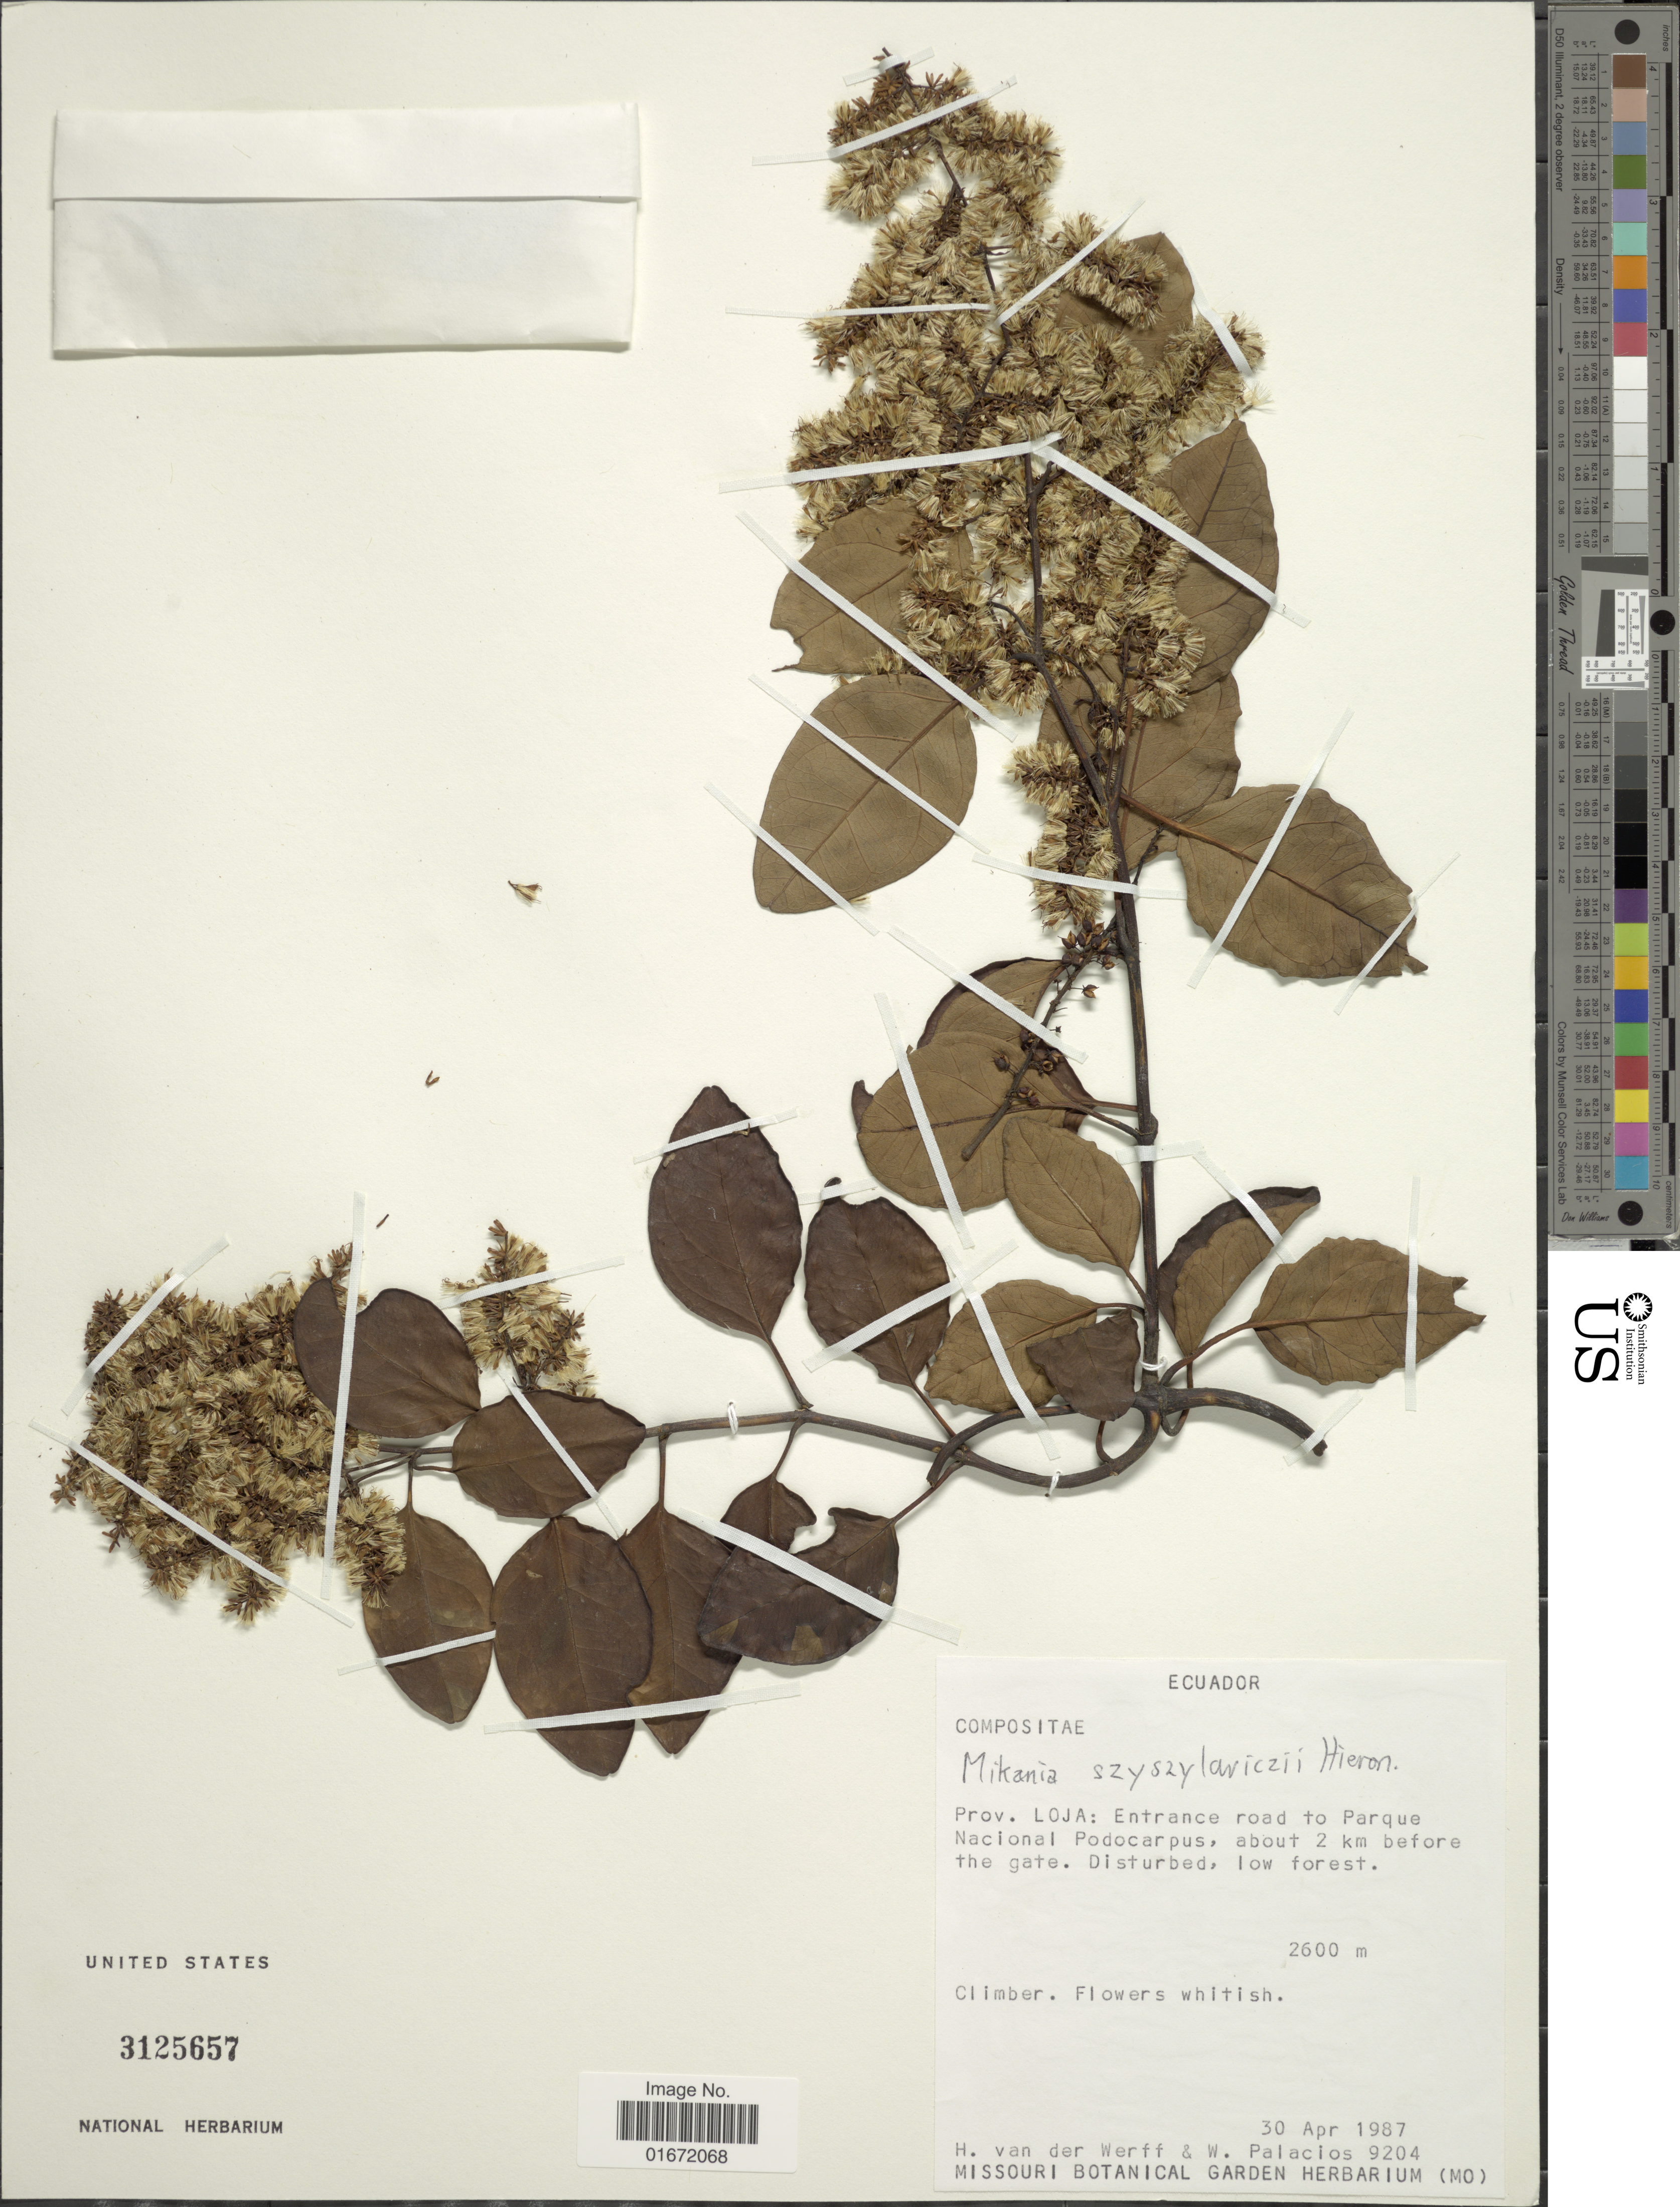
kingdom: Plantae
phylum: Tracheophyta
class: Magnoliopsida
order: Asterales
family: Asteraceae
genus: Mikania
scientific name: Mikania szyszylowiczii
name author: Hieron.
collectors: H. van der Werff & W. Palacios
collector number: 9204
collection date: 1987-04-30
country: Ecuador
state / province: Loja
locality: Prov. Loja: Entrance road to Parque Nacional Podocarpus, about 2 km before the gate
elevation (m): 2600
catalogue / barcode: US 3125657